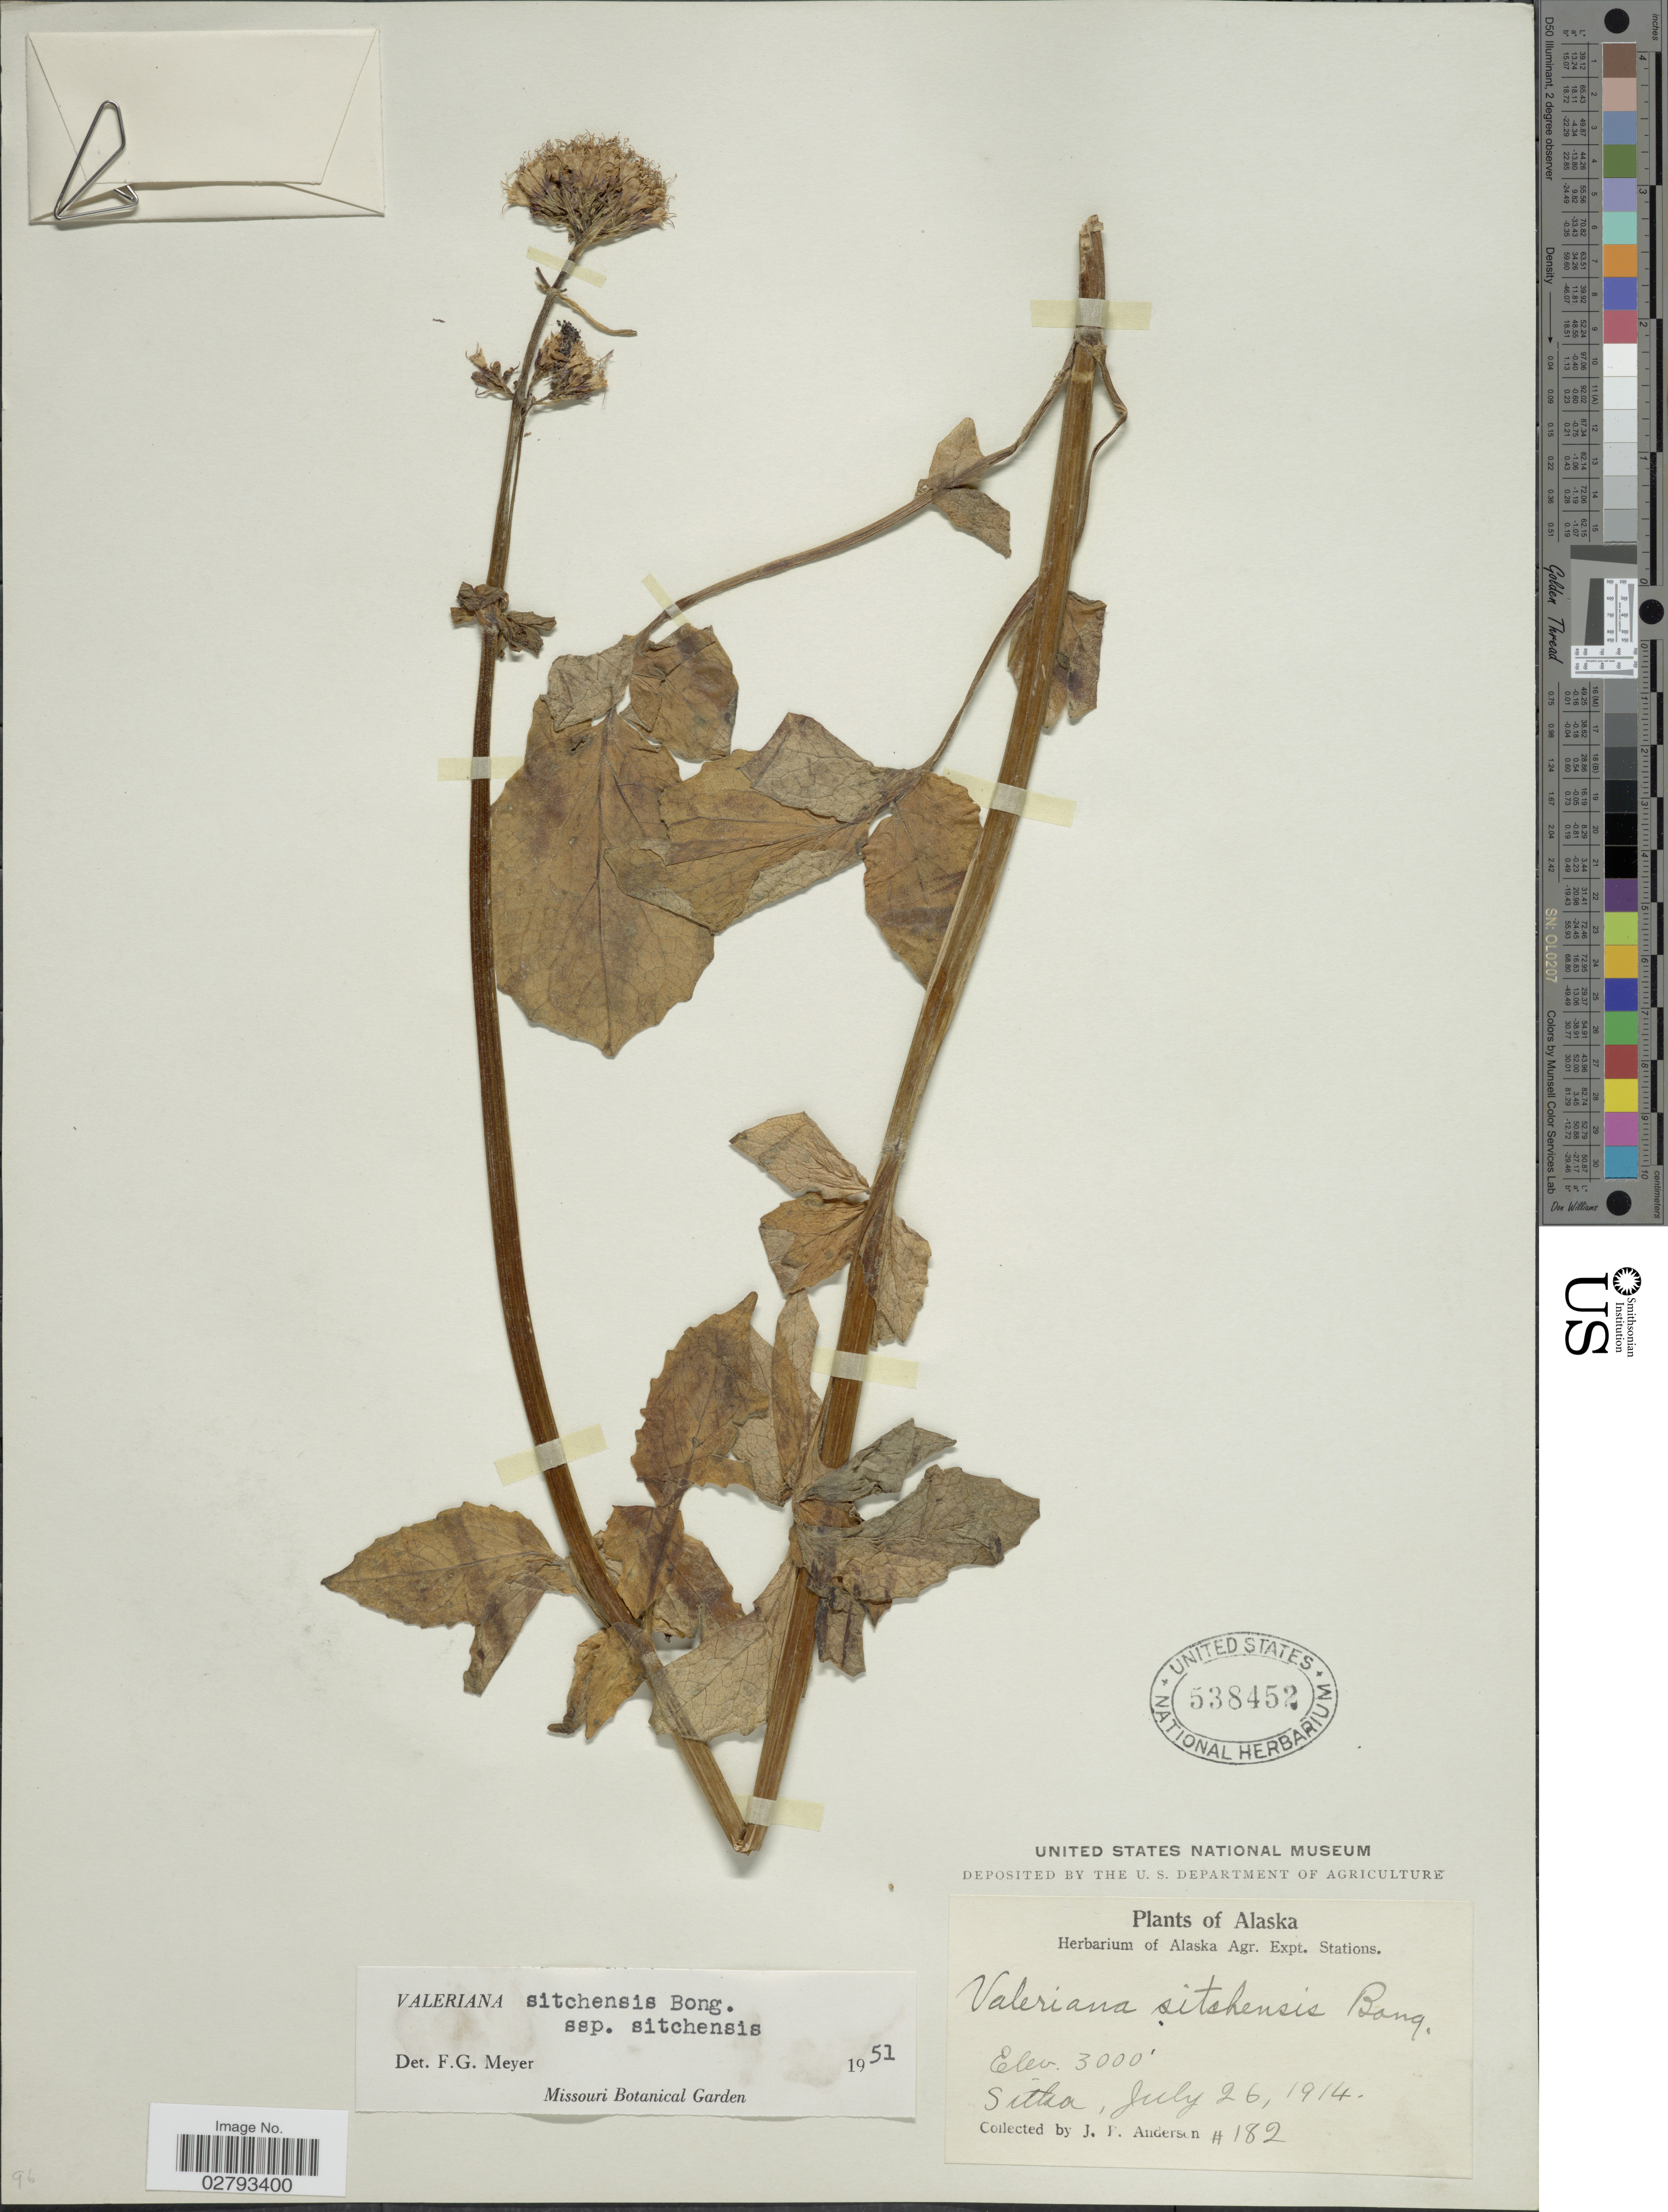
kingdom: Plantae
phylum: Tracheophyta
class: Magnoliopsida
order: Dipsacales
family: Caprifoliaceae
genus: Valeriana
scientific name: Valeriana sitchensis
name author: Bong.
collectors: J. P. Anderson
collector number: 182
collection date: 1914-07-26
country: United States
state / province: Alaska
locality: Sitka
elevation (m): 914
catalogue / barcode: US 538452